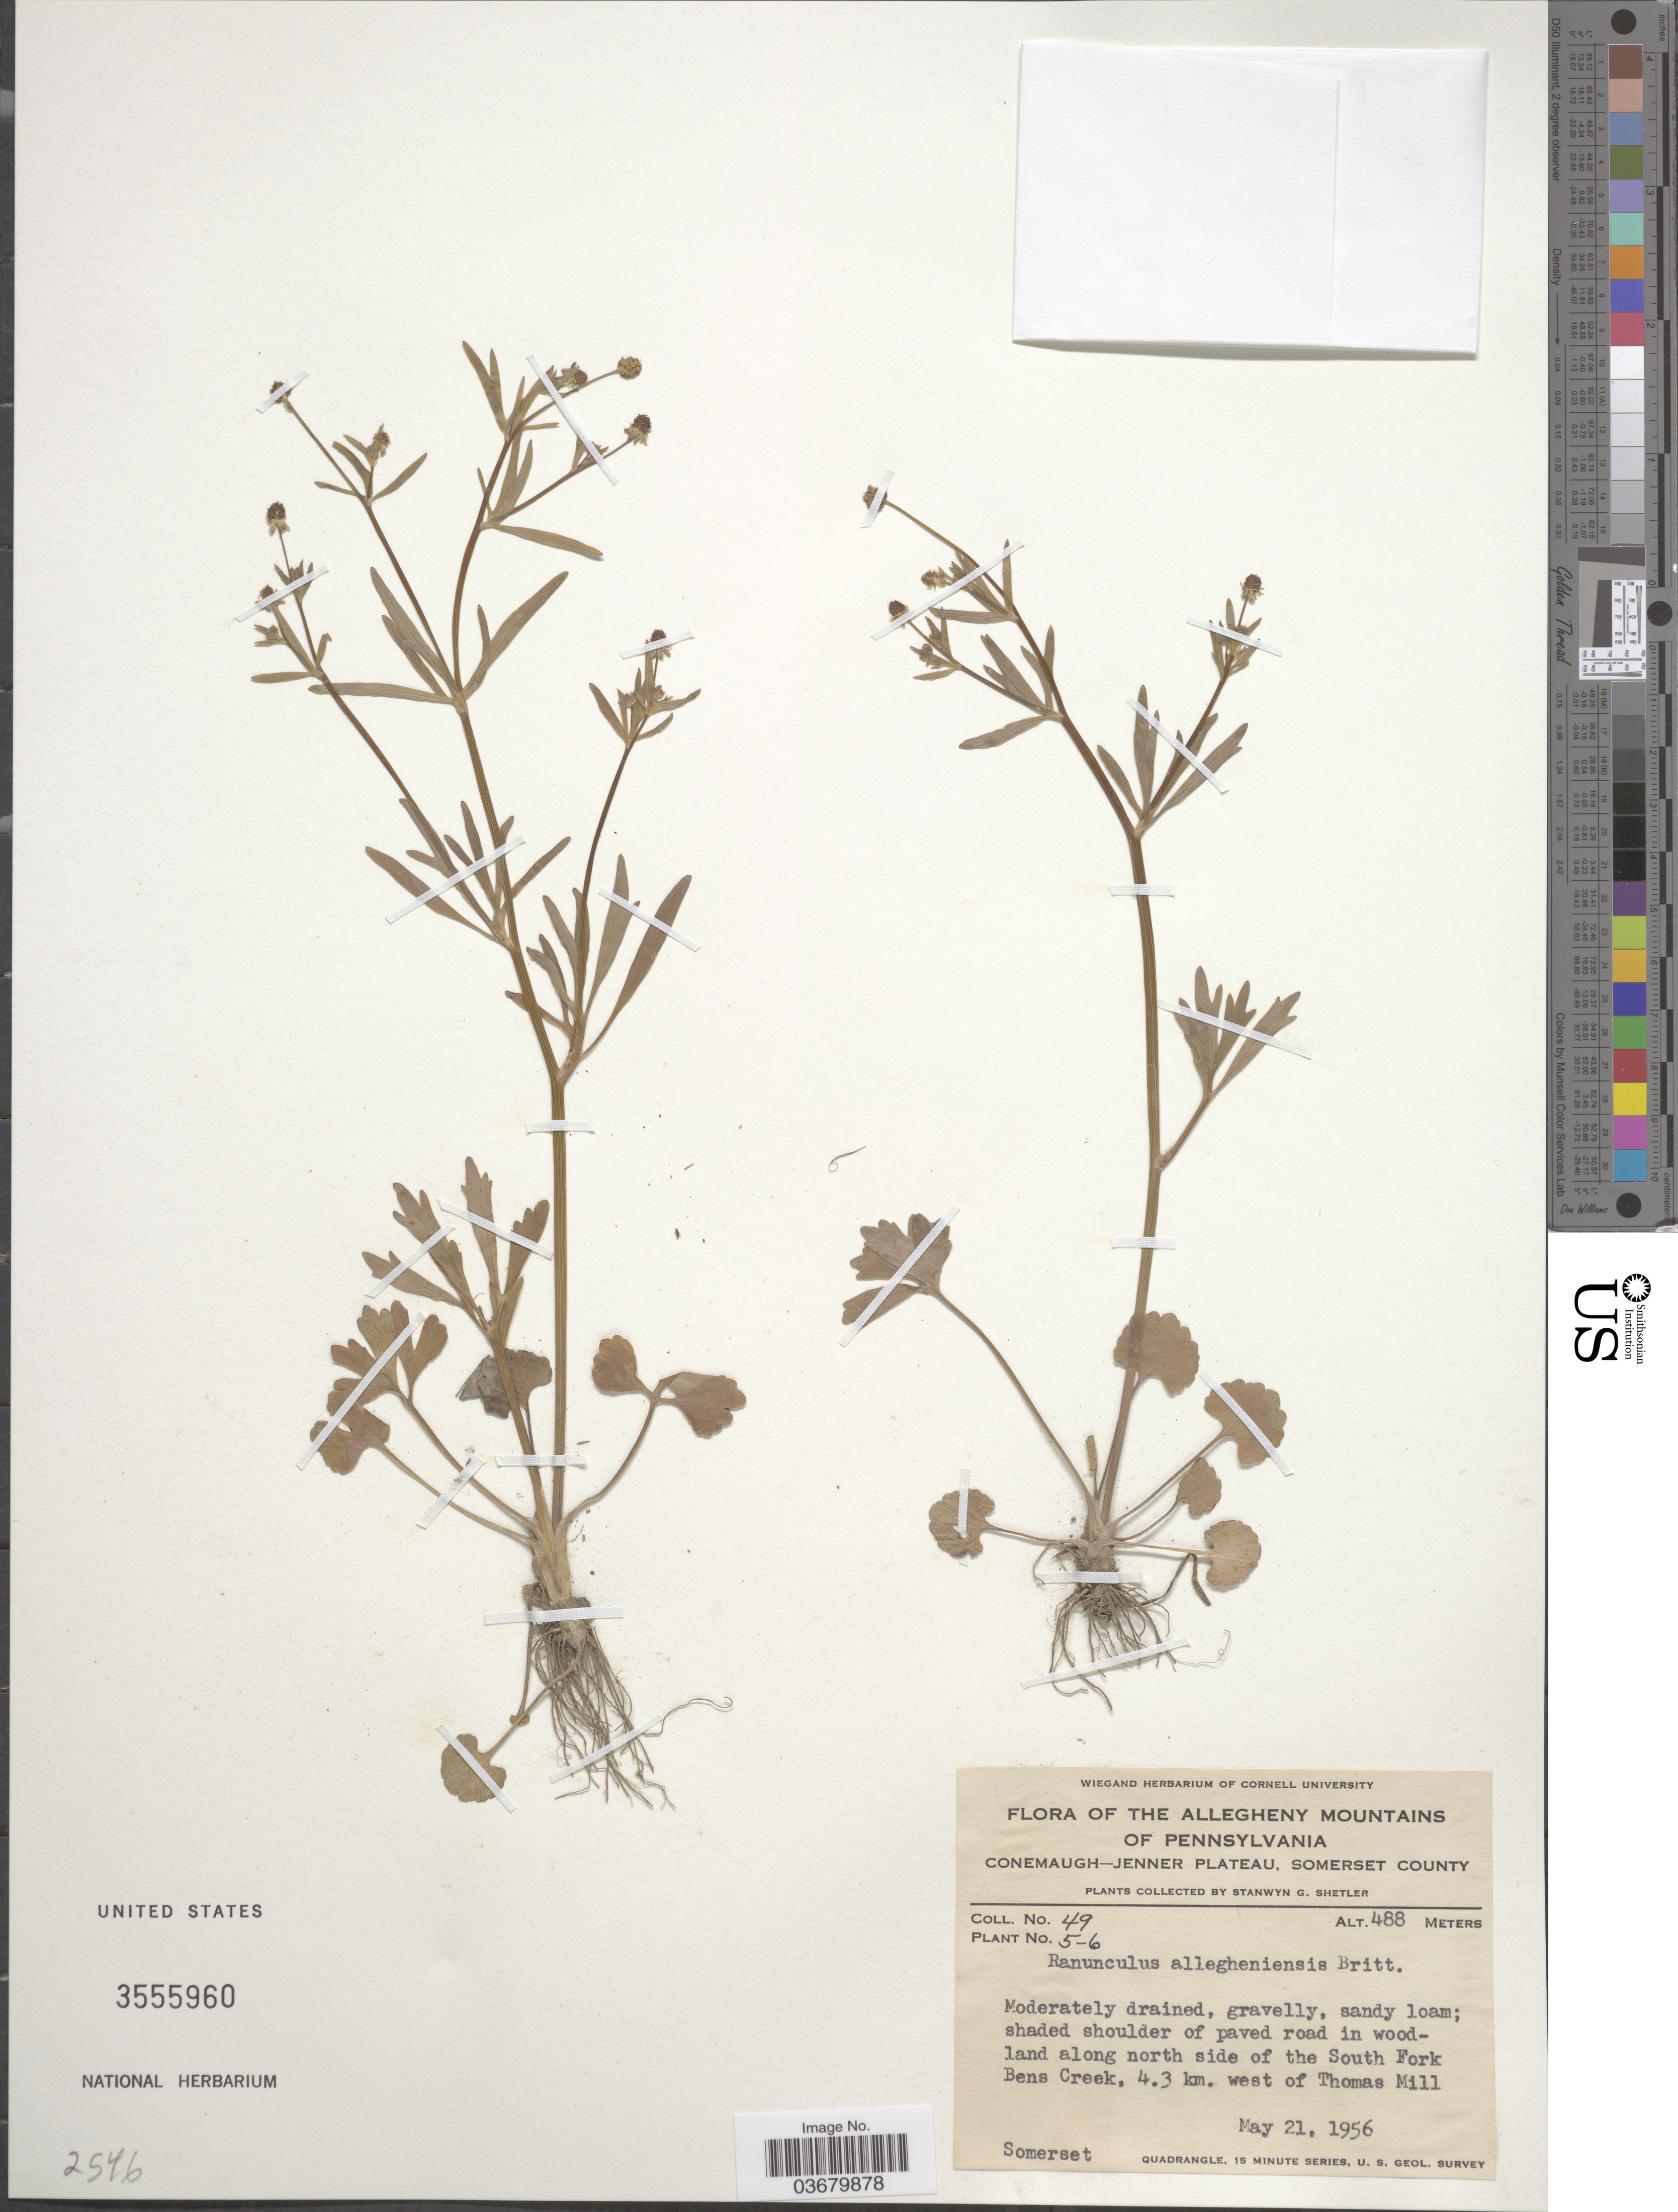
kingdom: Plantae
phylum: Tracheophyta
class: Magnoliopsida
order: Ranunculales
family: Ranunculaceae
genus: Ranunculus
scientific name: Ranunculus allegheniensis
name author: Britton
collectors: S. Shetler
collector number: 49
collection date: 1956-05-21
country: United States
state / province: Pennsylvania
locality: The Allegheny Mountains of Pennsylvania. Conemaugh-Jenner Plateau, Somerset County. Along north side of the South Fork Bens Creek, 4.3 km. west of Thomas Mill. Somerset.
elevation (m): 488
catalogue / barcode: US 3555960